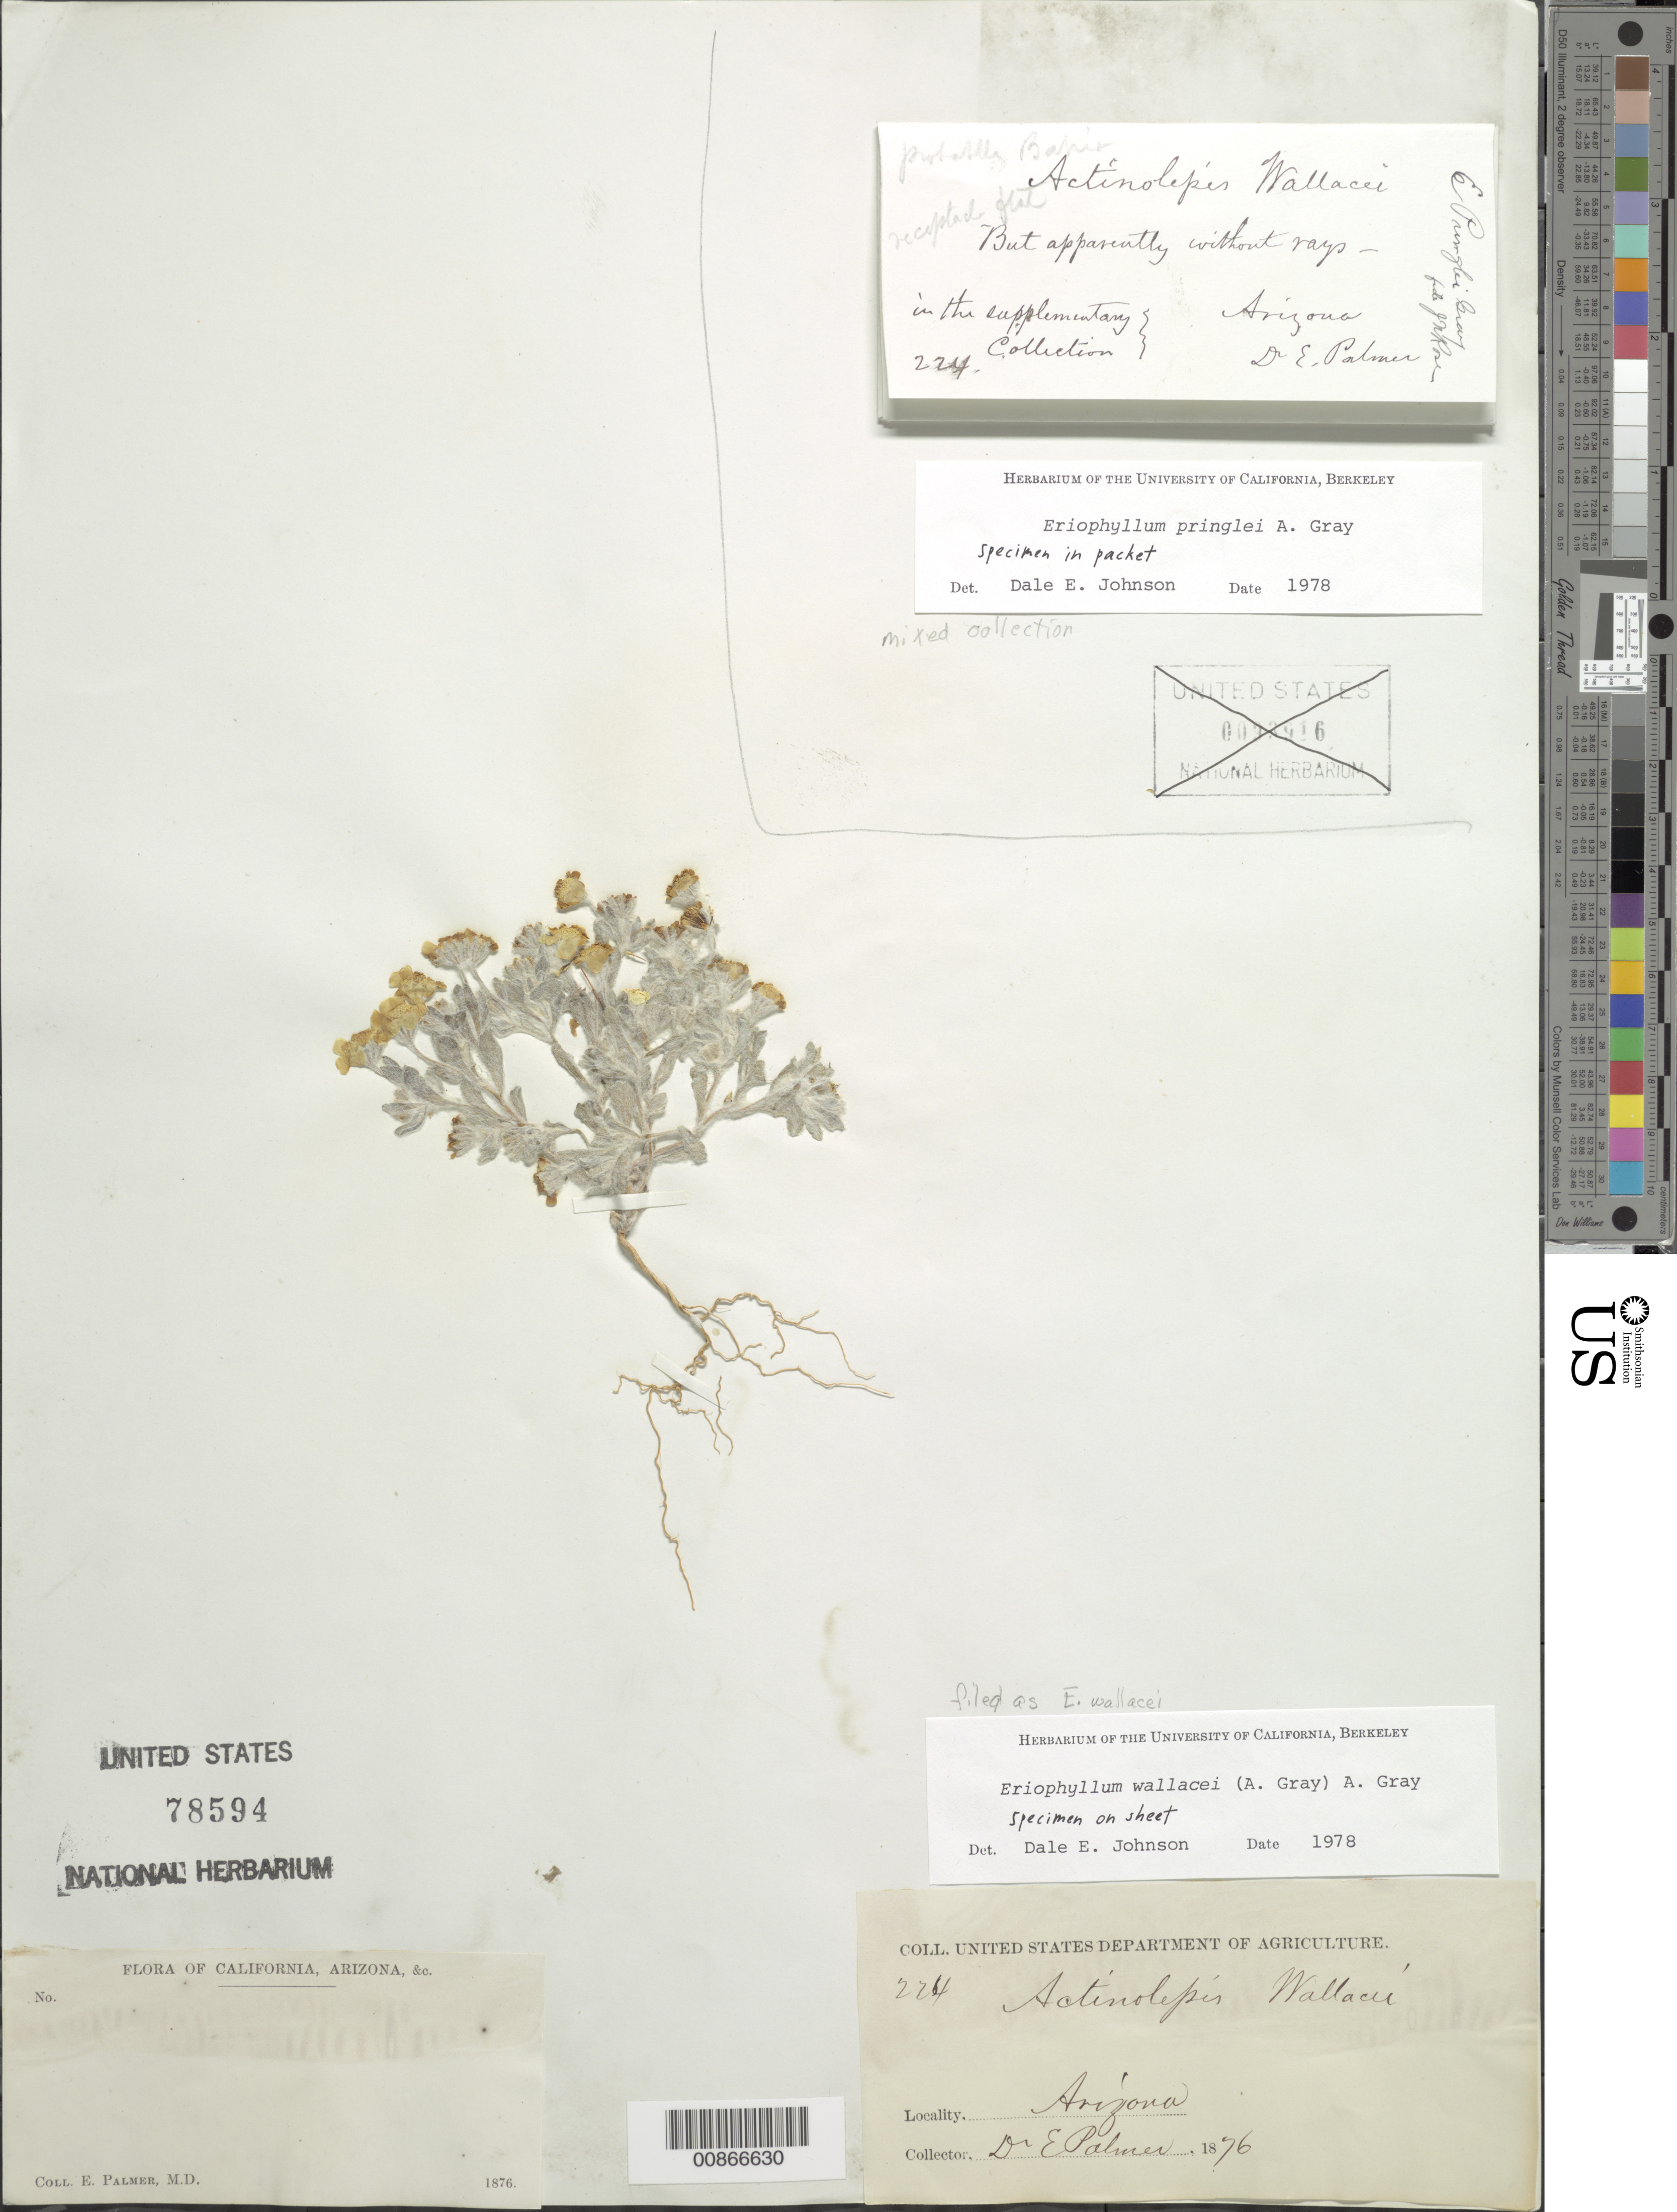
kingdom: Plantae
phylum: Tracheophyta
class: Magnoliopsida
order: Asterales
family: Asteraceae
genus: Eriophyllum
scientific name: Eriophyllum wallacei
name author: (A. Gray) A. Gray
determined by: Johnson, D. E.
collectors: E. Palmer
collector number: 224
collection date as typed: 1876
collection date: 1876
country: United States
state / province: Arizona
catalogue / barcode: US 78594